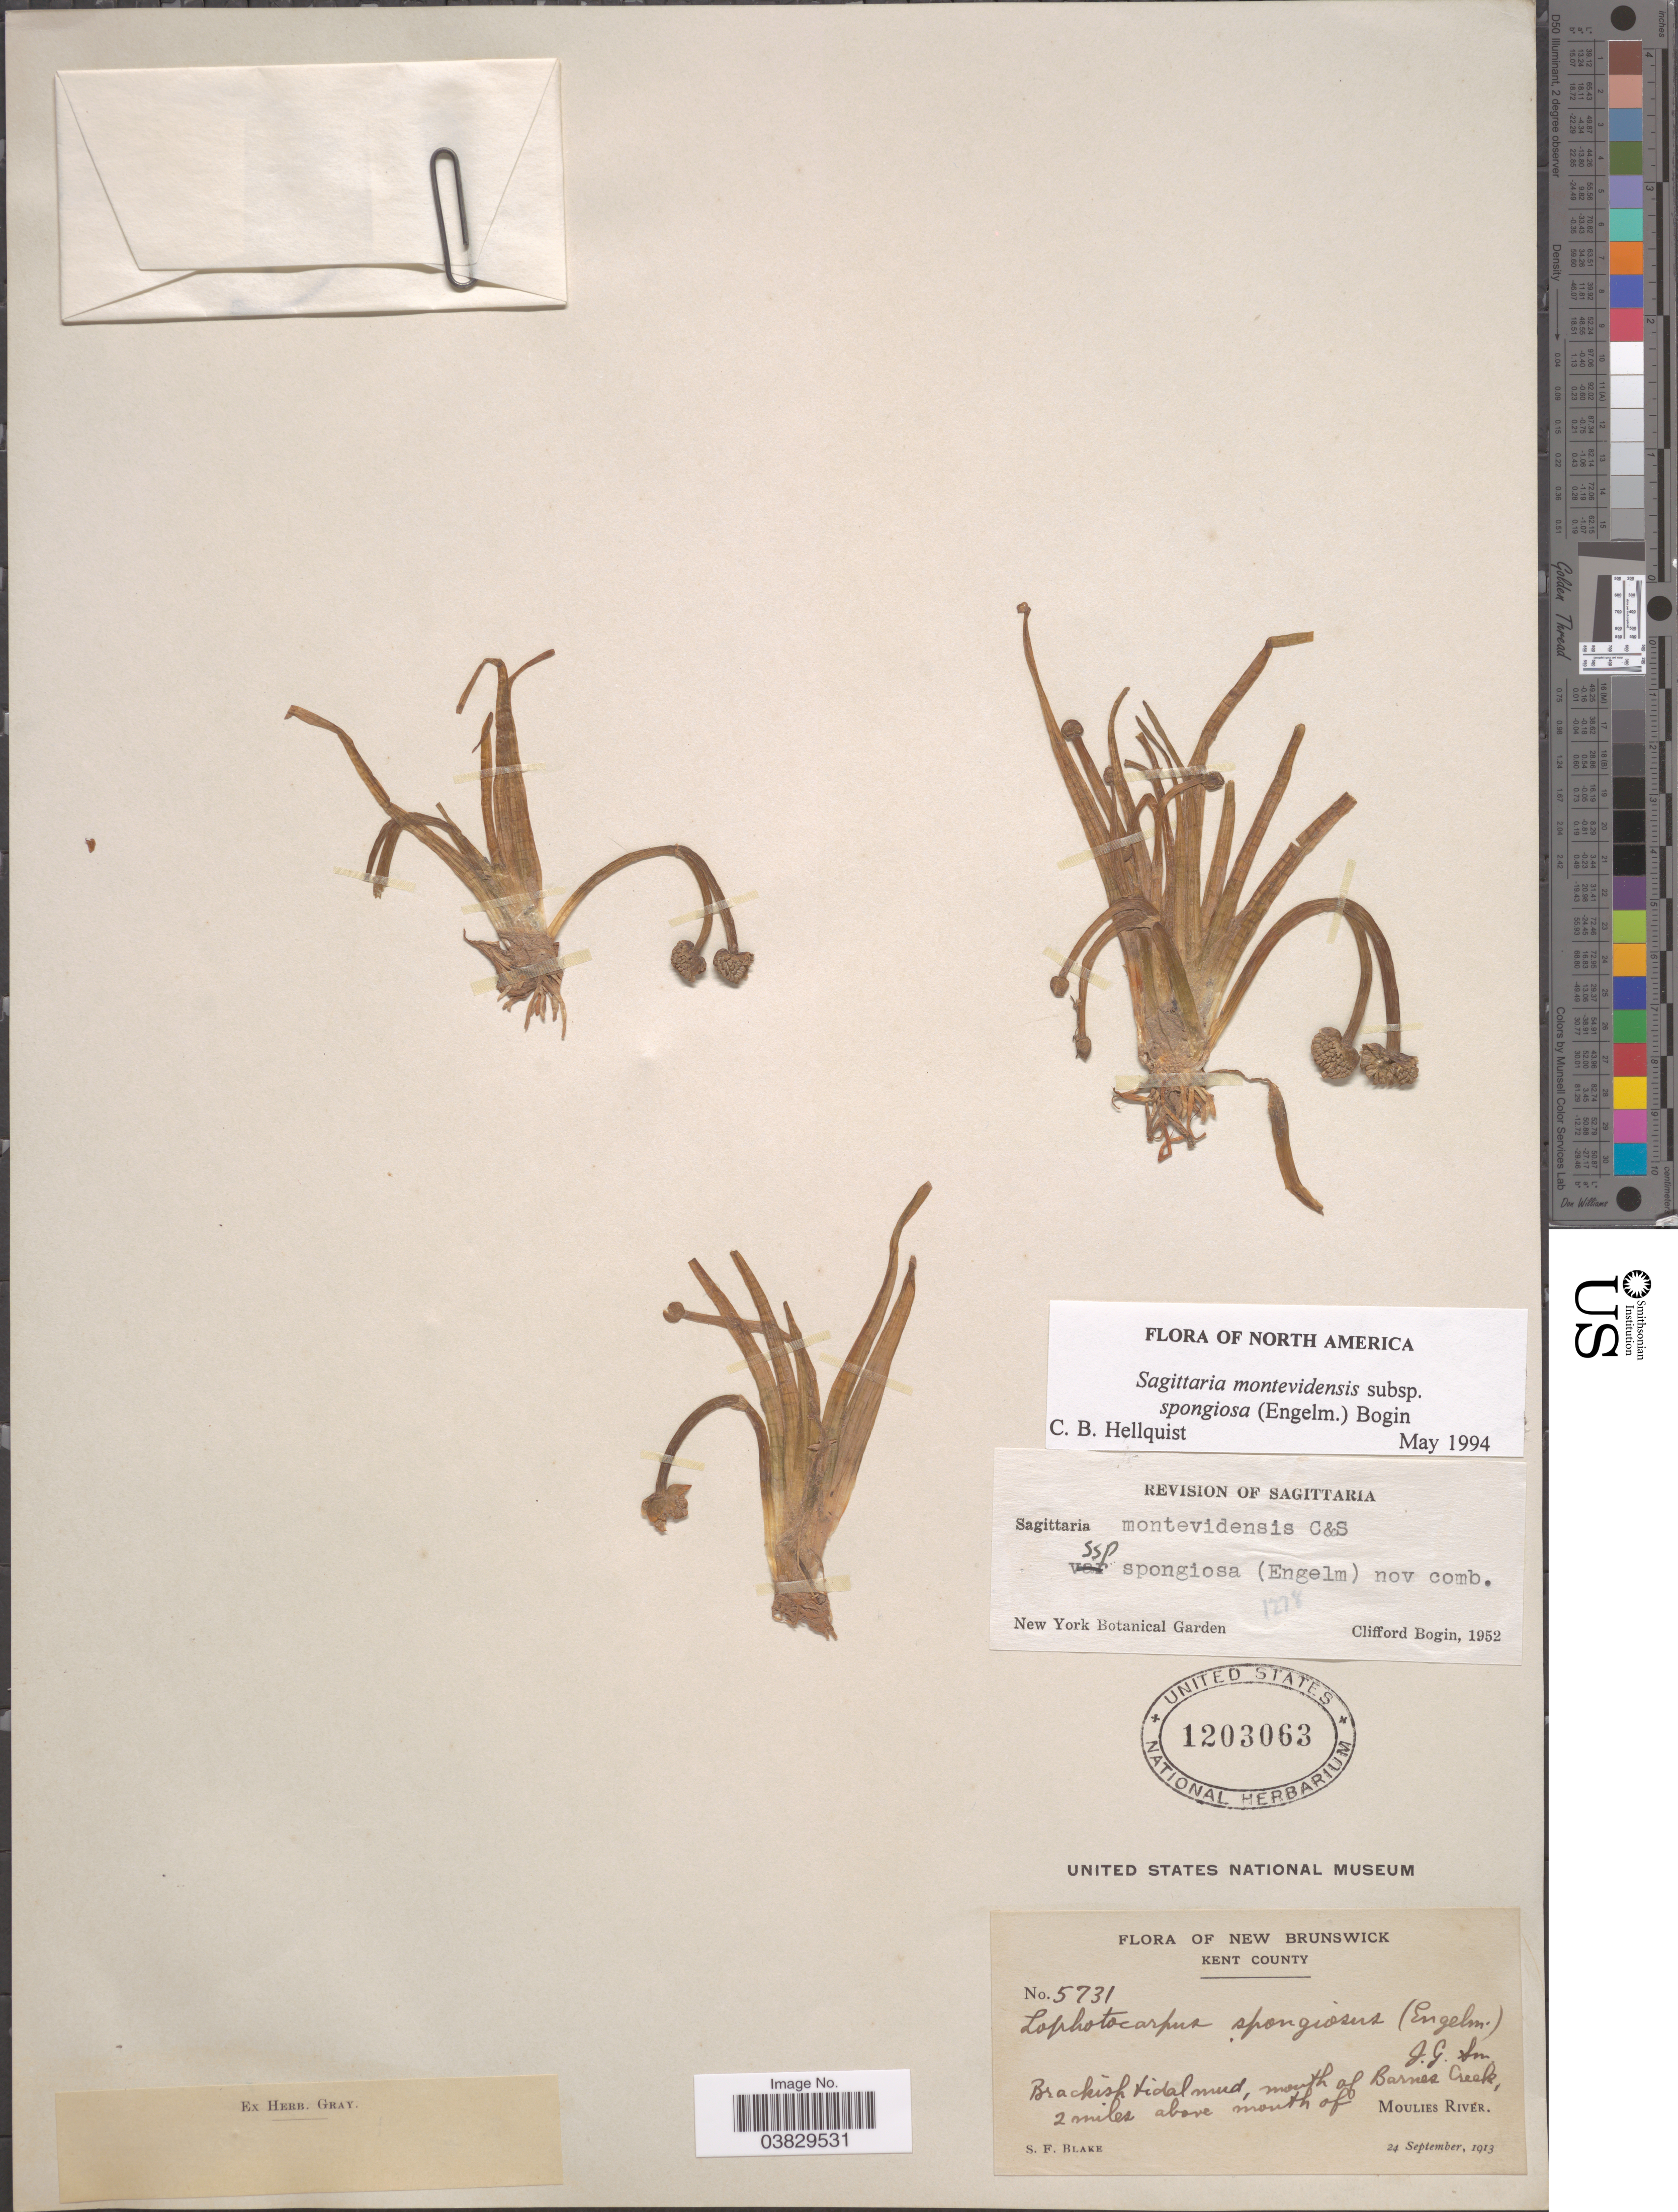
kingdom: Plantae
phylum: Tracheophyta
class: Liliopsida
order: Alismatales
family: Alismataceae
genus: Sagittaria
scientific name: Sagittaria calycina var. spongiosa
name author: Engelm.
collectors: S. Blake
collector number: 5731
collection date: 1913-09-24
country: Canada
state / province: New Brunswick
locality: Kent County. Mouth of Barnes Creek, 2 miles above mouth of Moulies River.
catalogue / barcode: US 1203063